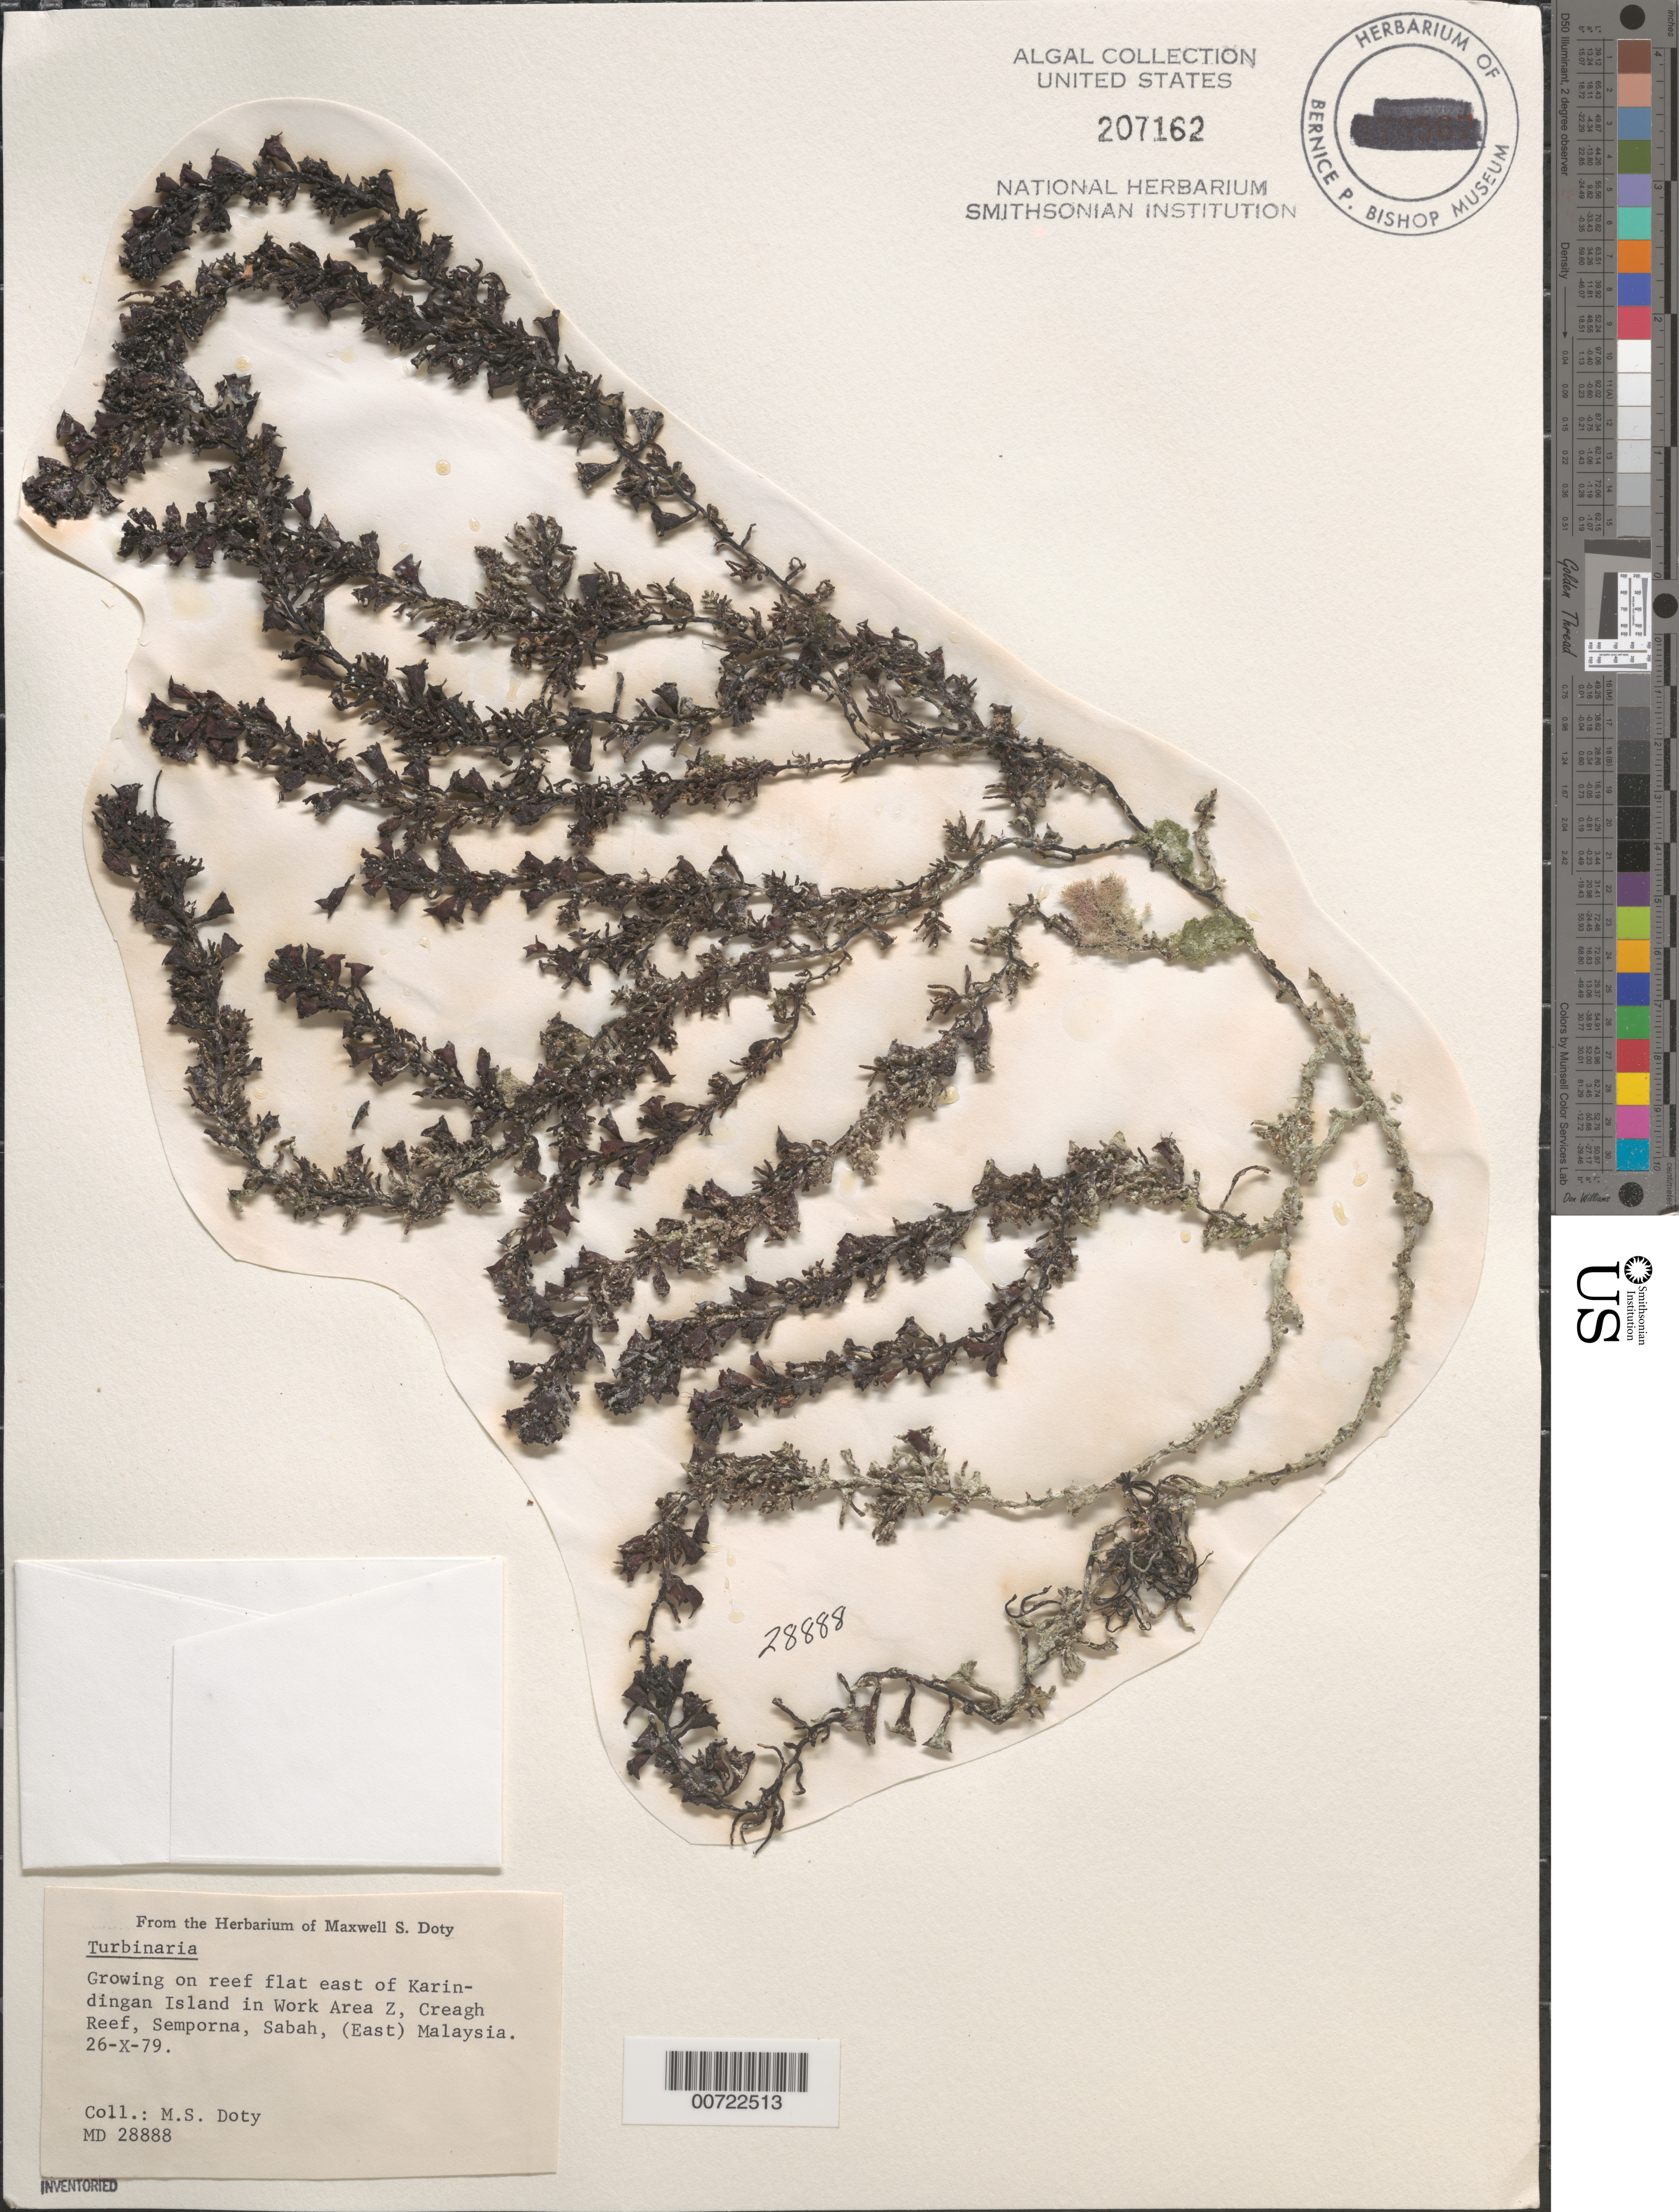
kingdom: Chromista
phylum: Ochrophyta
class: Phaeophyceae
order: Fucales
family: Sargassaceae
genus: Turbinaria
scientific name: Turbinaria sp.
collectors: M. S. Doty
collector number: MSD 28888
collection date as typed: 26 Oct 1979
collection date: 1979-10-26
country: Malaysia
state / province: Sabah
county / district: Semporna District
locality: Creagh Reef, east of Karindingan Island in Work Area Z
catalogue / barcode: US 207162